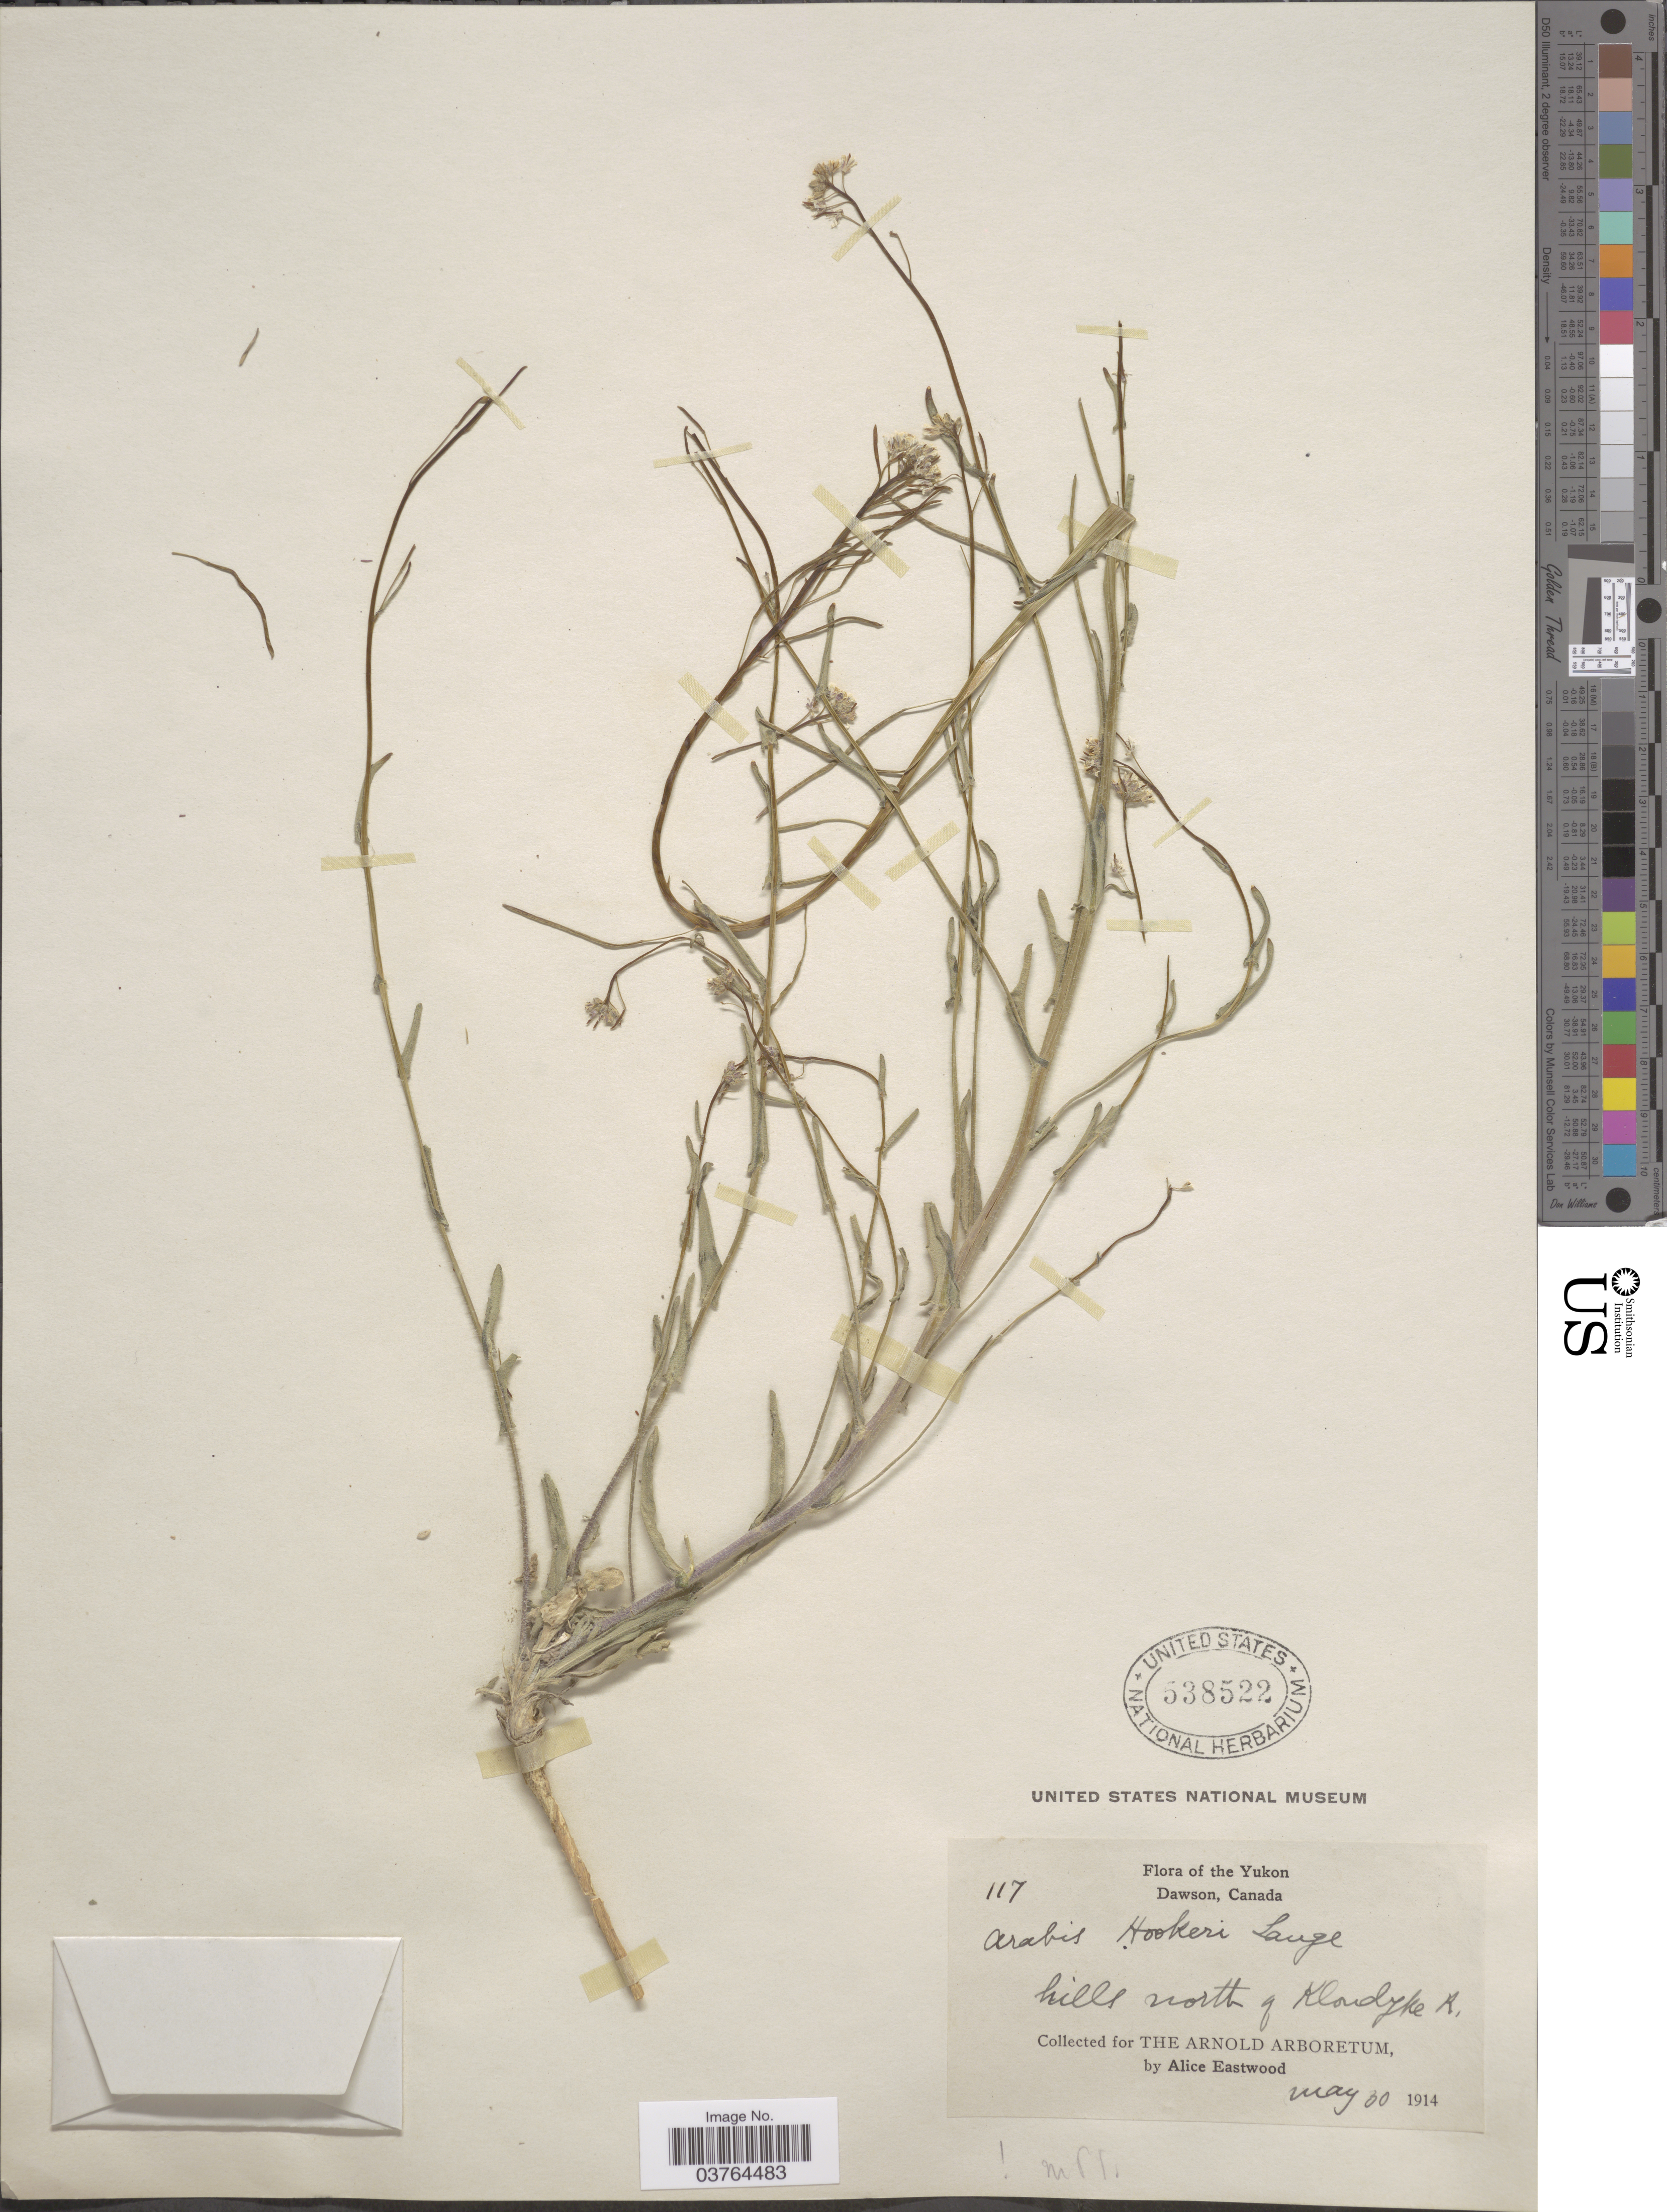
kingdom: Plantae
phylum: Tracheophyta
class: Magnoliopsida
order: Brassicales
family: Brassicaceae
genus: Transberingia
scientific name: Transberingia bursifolia subsp. bursifolia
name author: (DC.) Al-Shehbaz & O'Kane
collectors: A. Eastwood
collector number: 117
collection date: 1914-05-30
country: Canada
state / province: Yukon Territory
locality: The Yukon Dawson. Hills north of Klondyke R.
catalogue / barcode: US 538522